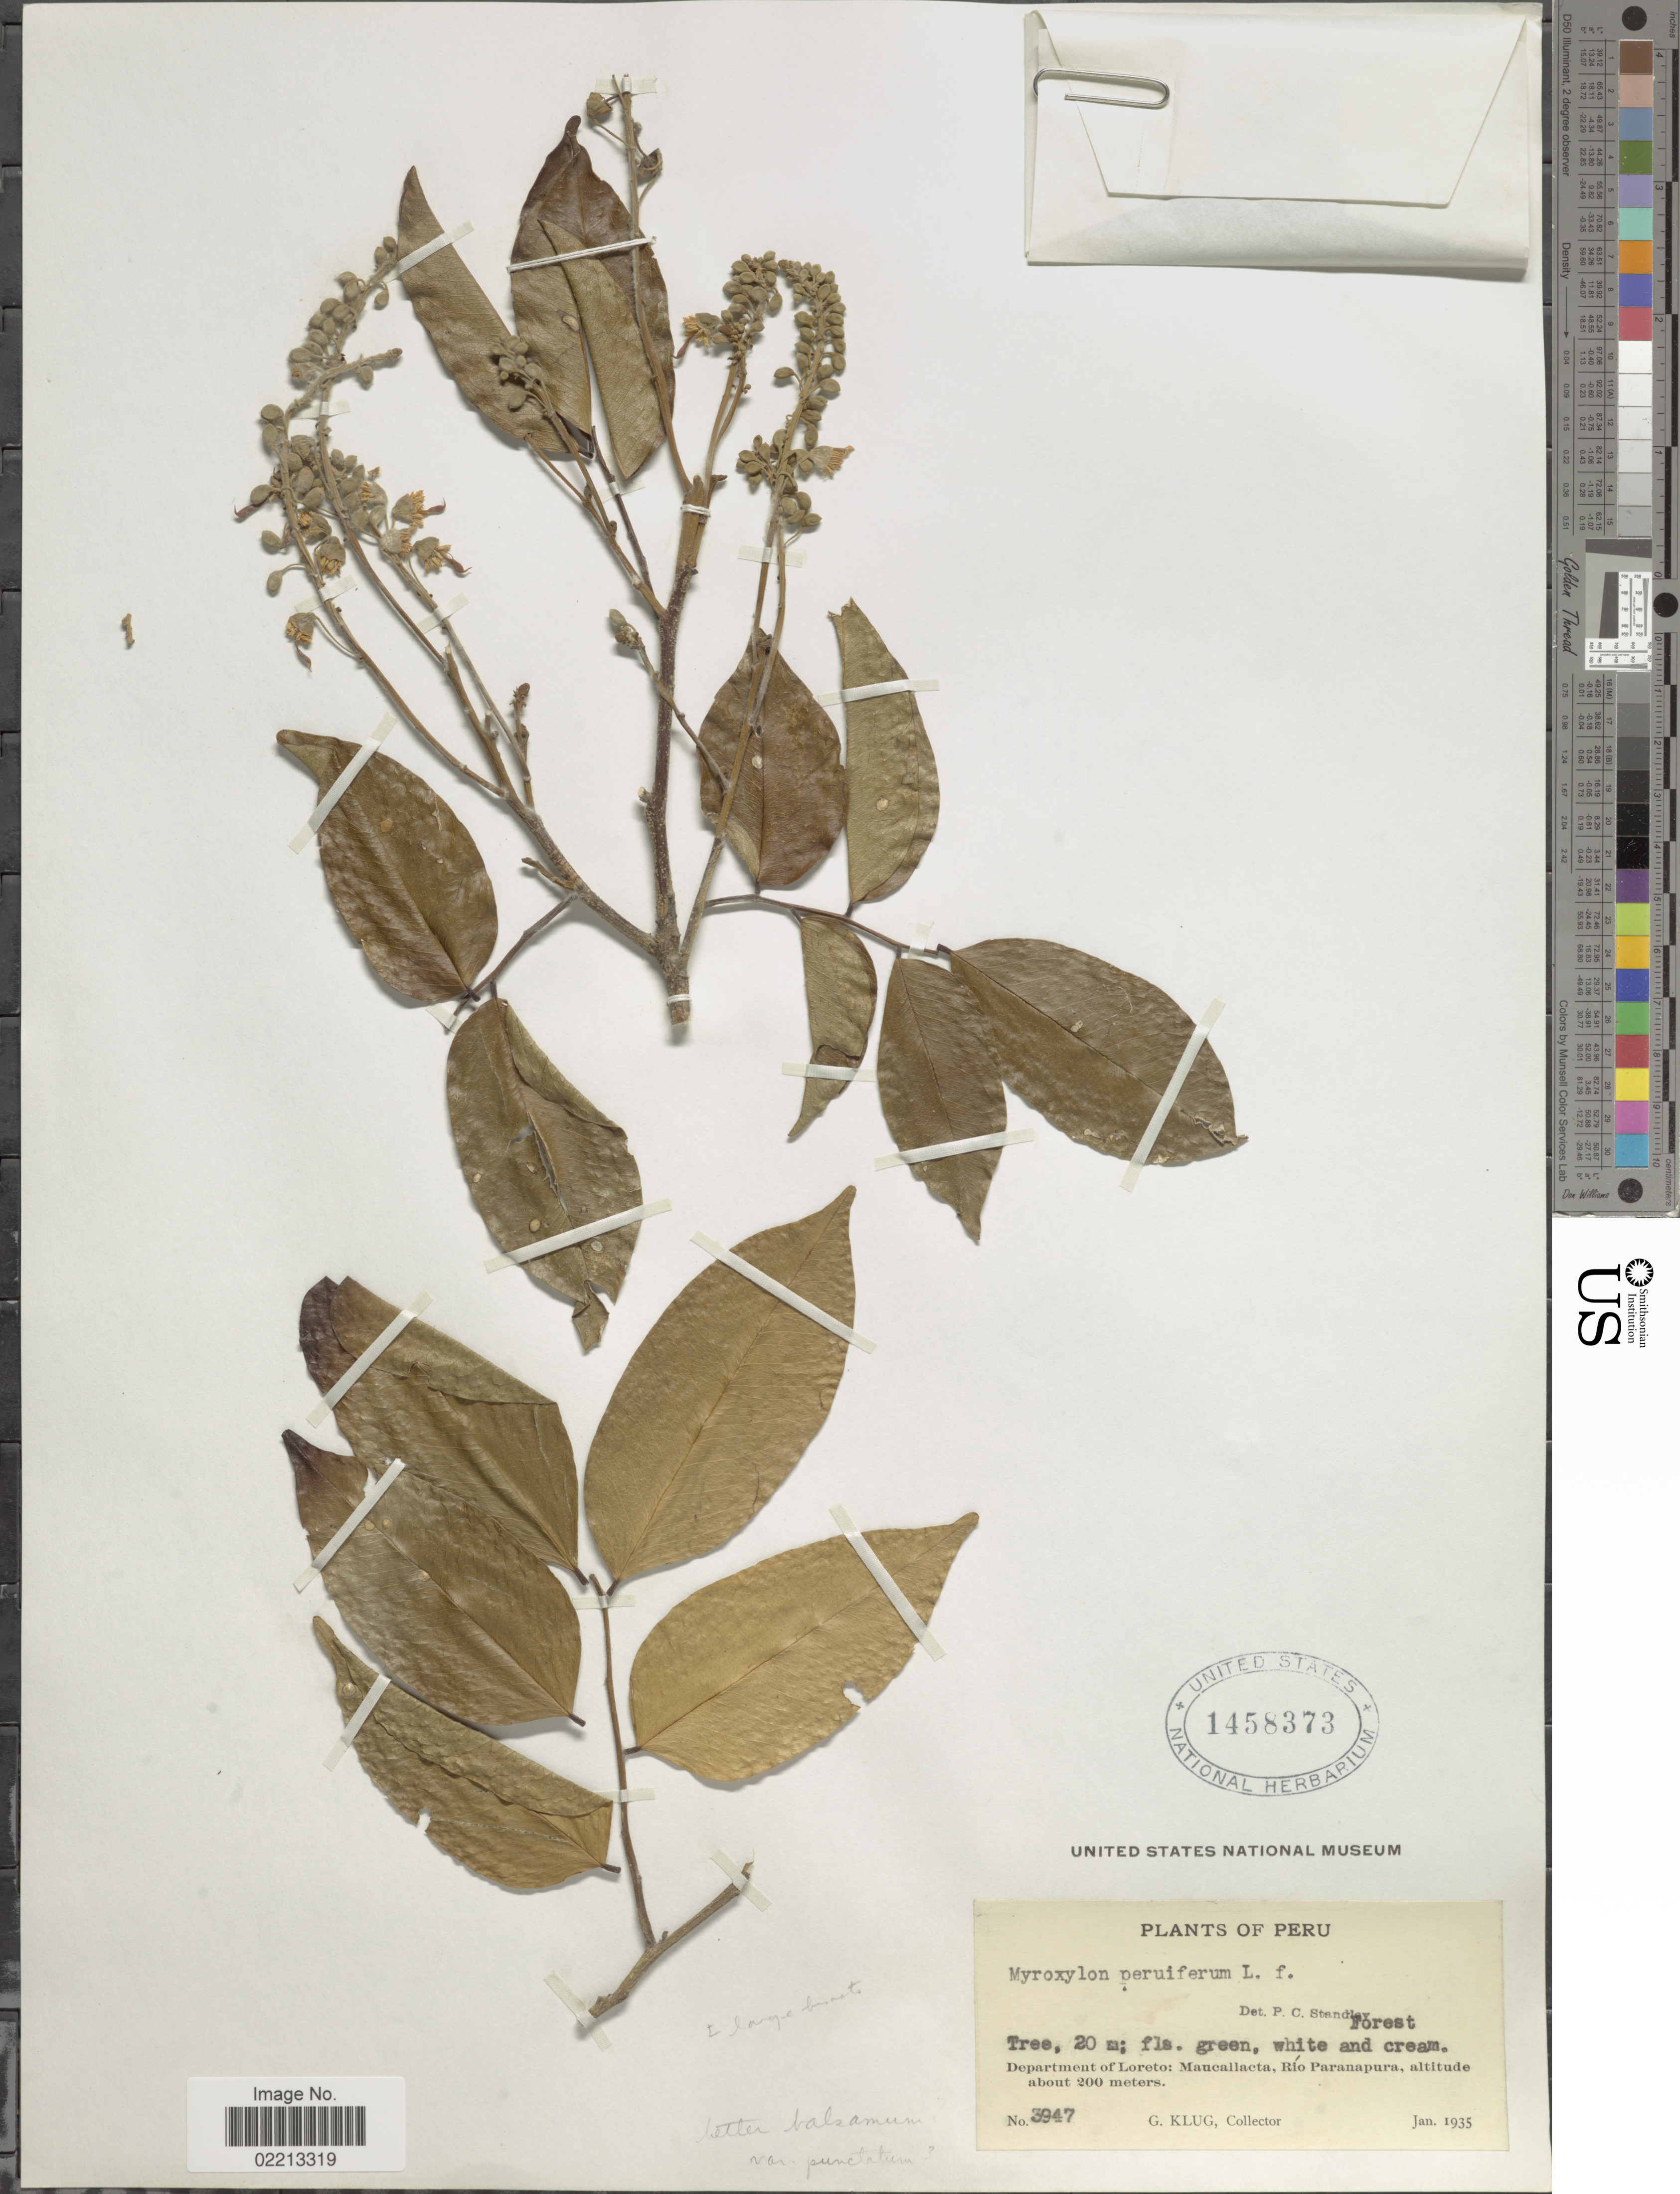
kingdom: Plantae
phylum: Tracheophyta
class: Magnoliopsida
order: Fabales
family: Fabaceae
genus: Myroxylon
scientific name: Myroxylon balsamum var. punctatum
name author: (Klotzsch) Harms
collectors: G. Klug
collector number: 3947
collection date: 1935-01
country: Peru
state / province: Loreto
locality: Maucallacta, Rio Paranapura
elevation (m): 200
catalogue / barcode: US 1458373